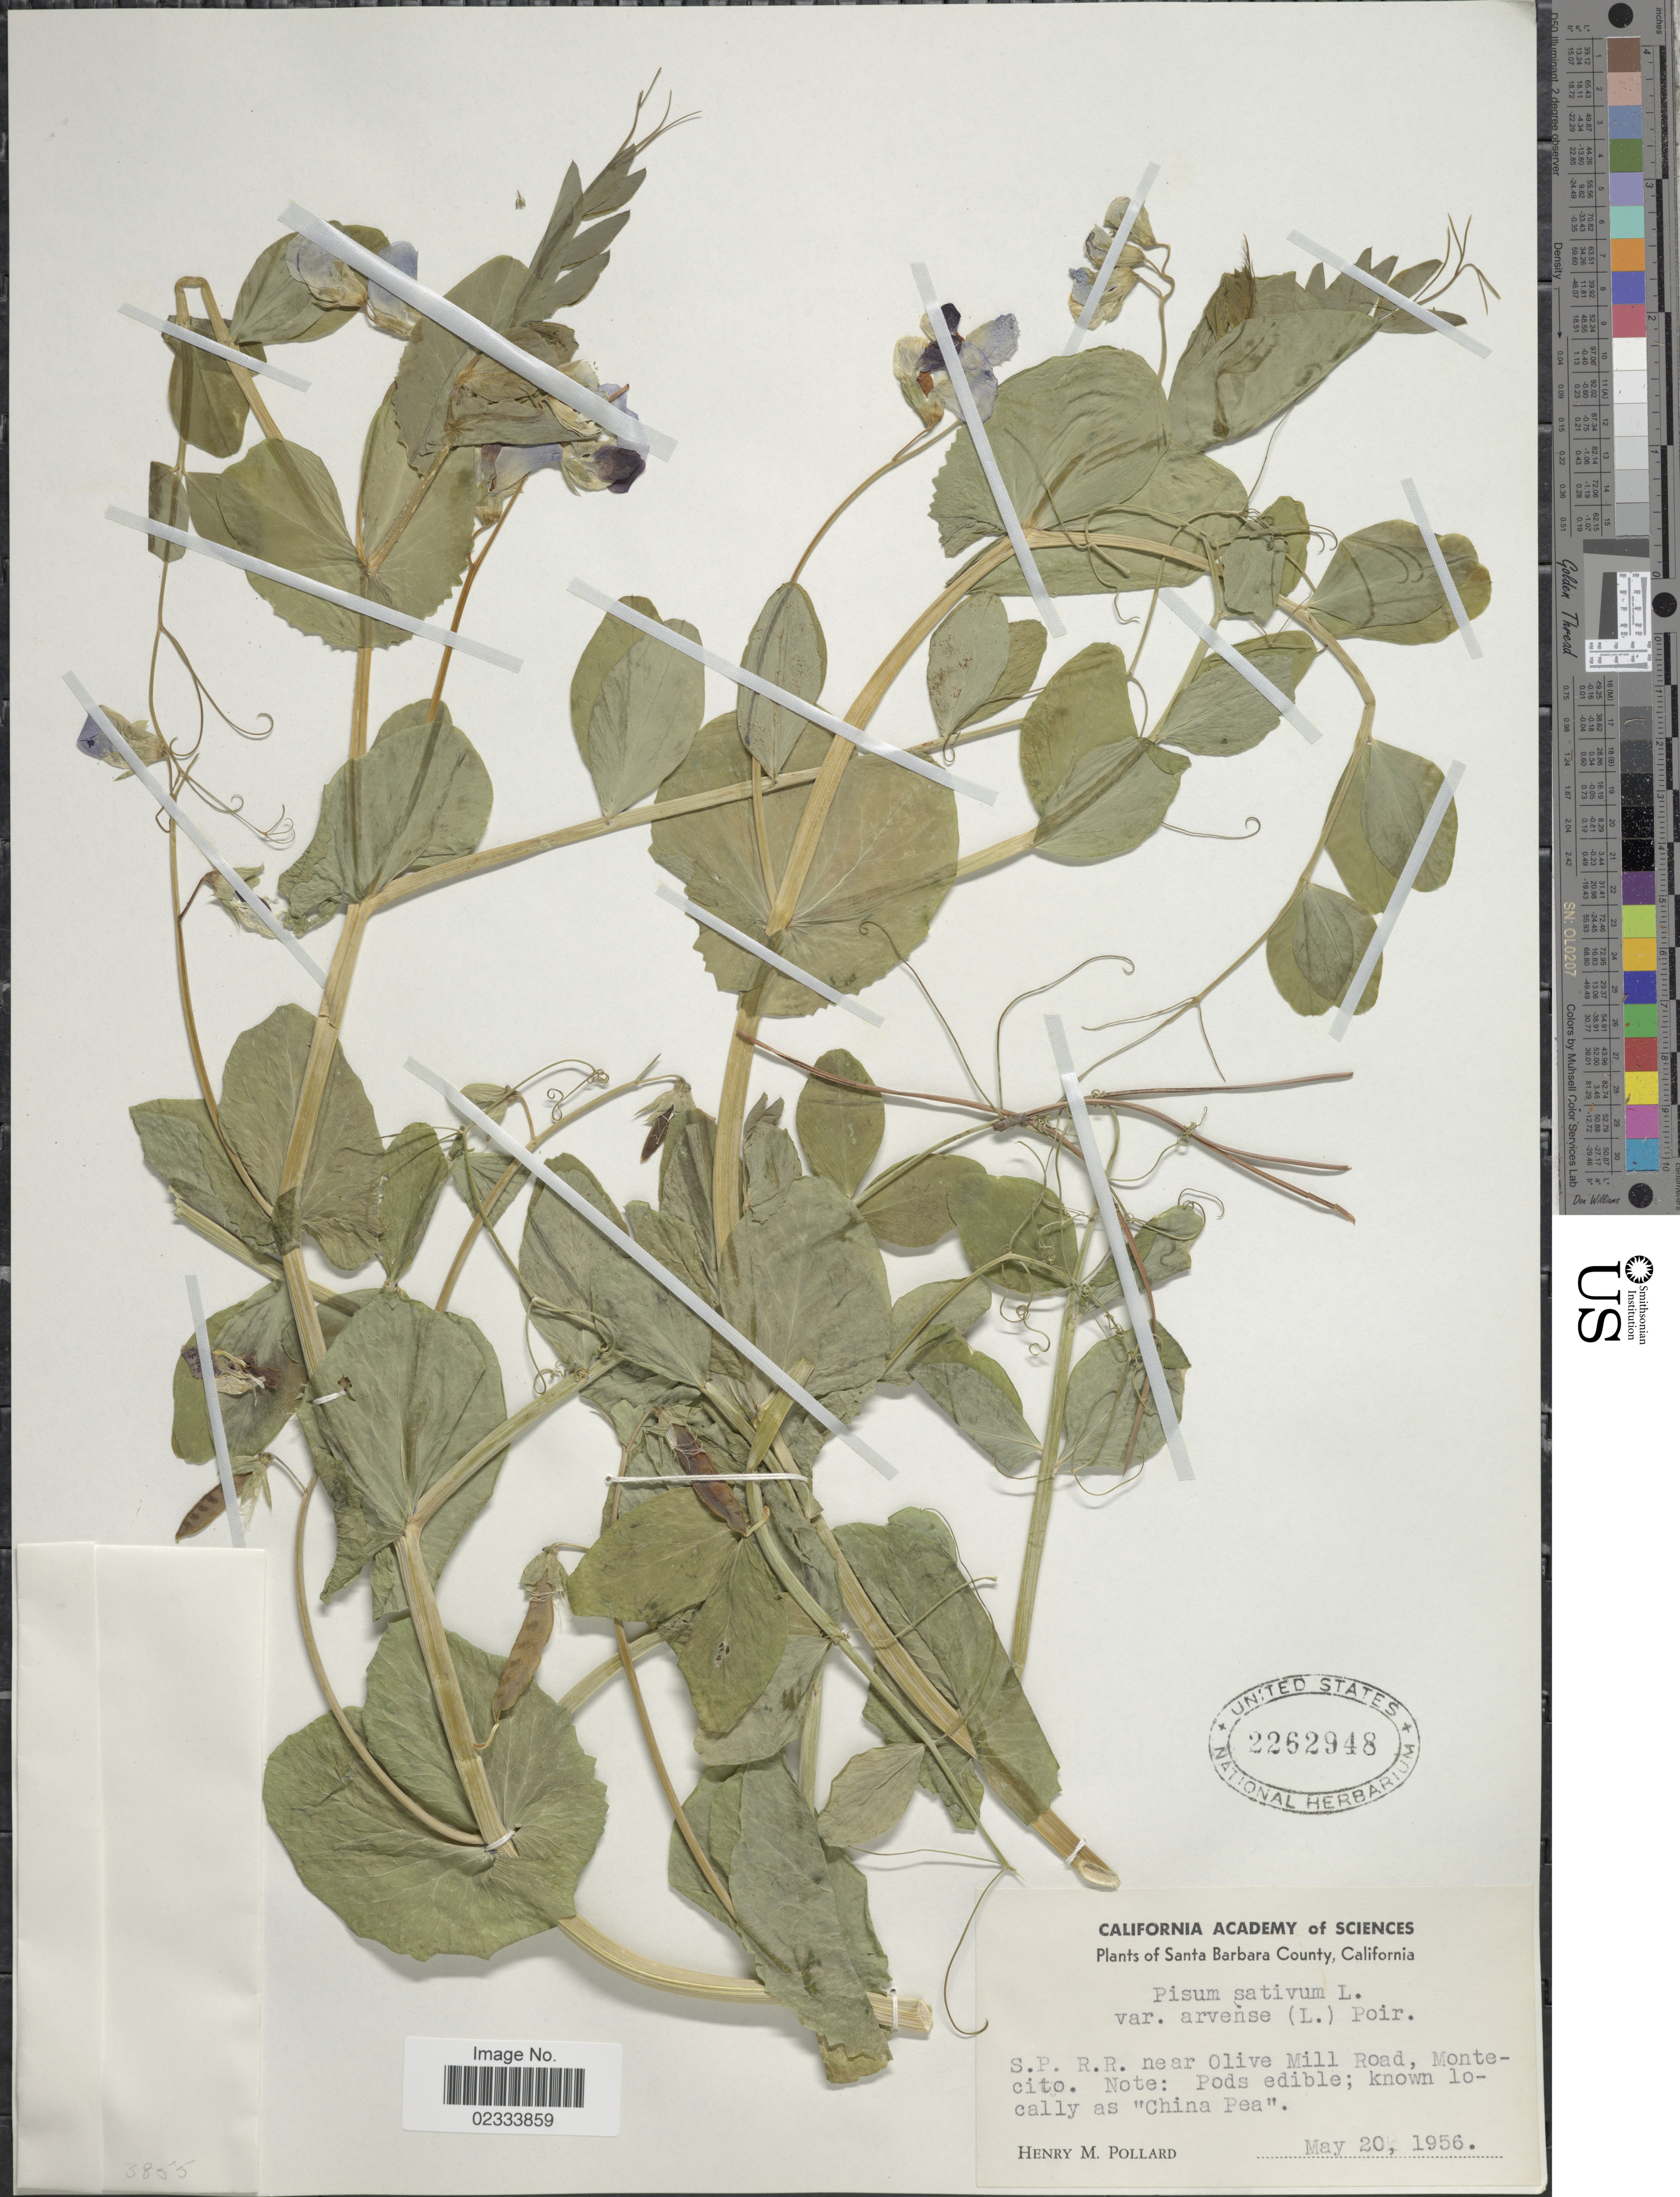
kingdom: Plantae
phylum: Tracheophyta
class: Magnoliopsida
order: Fabales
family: Fabaceae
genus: Pisum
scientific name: Pisum sativum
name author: L.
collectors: H. M. Pollard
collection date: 1956-05-20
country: United States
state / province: California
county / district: Santa Barbara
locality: Santa Barbara County, S.P. R.R. near Olive Mill Road, Montecito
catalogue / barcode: US 2262948